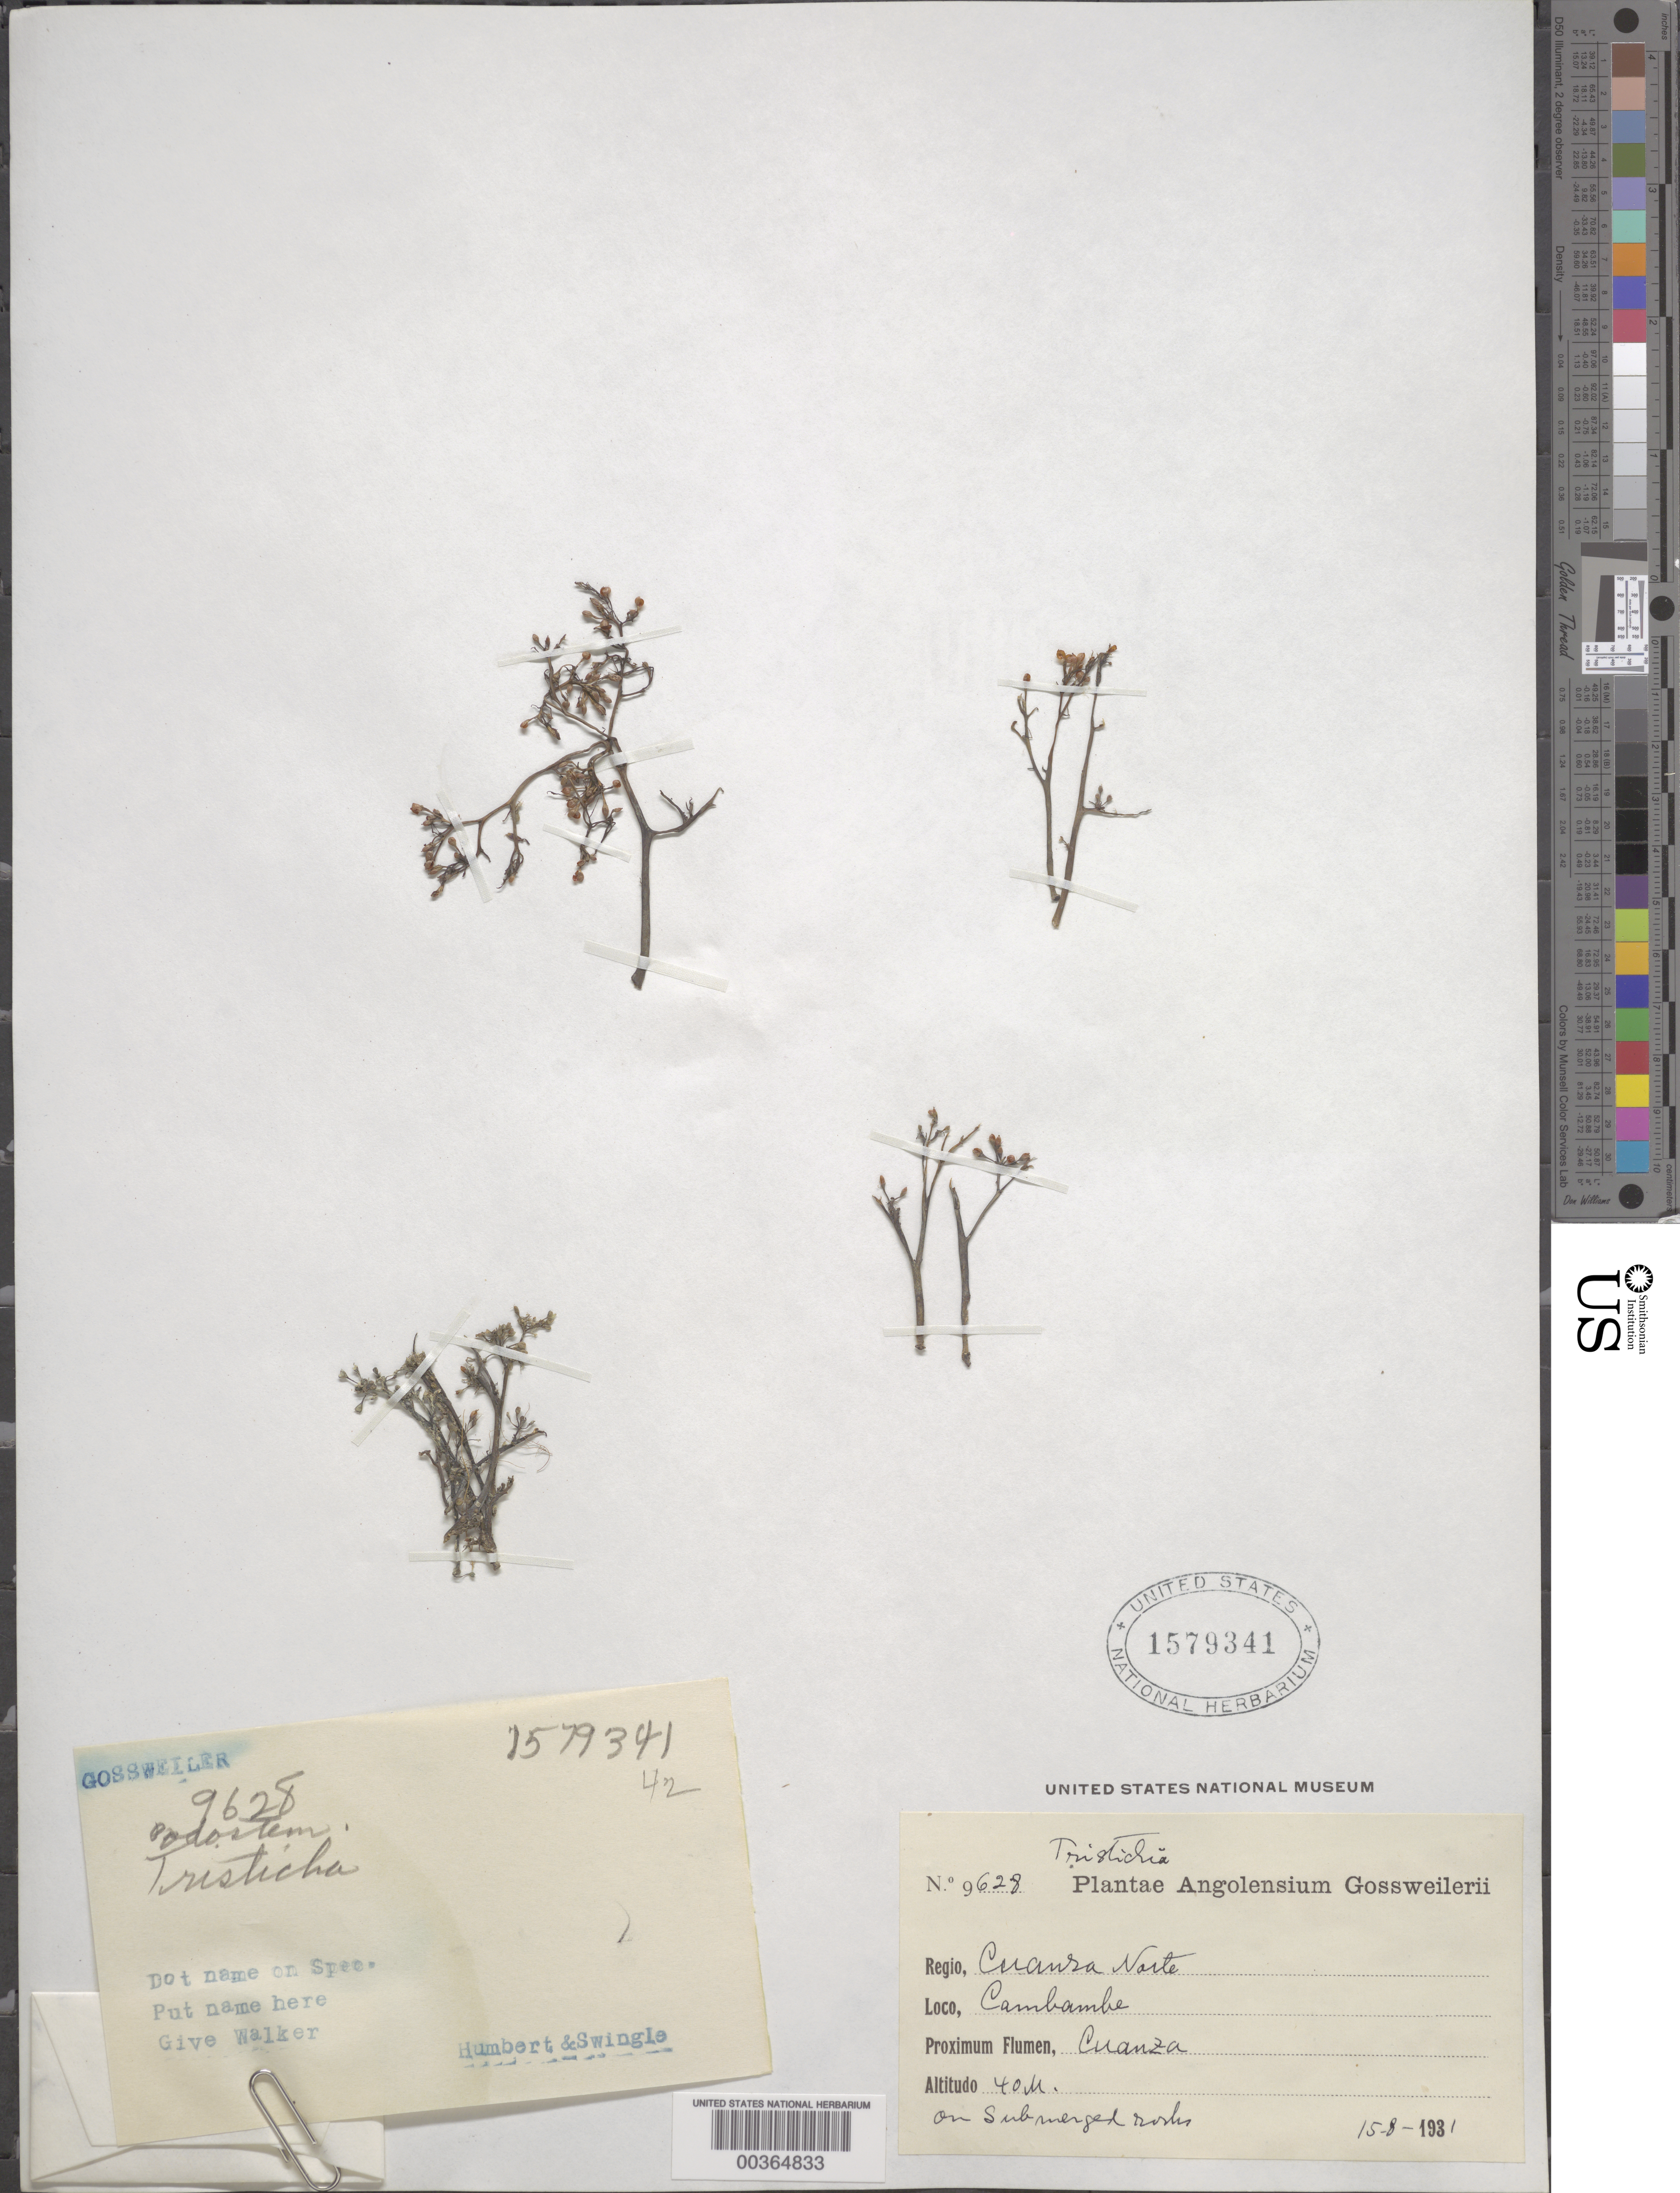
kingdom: Plantae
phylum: Tracheophyta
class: Magnoliopsida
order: Malpighiales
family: Podostemaceae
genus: Tristicha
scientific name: Tristicha sp.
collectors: J. Gossweiler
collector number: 9628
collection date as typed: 15 Aug 1931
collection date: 1931-08-15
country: Angola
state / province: Cuanza Norte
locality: Cambambe, Cuanza River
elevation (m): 40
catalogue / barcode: US 1579341